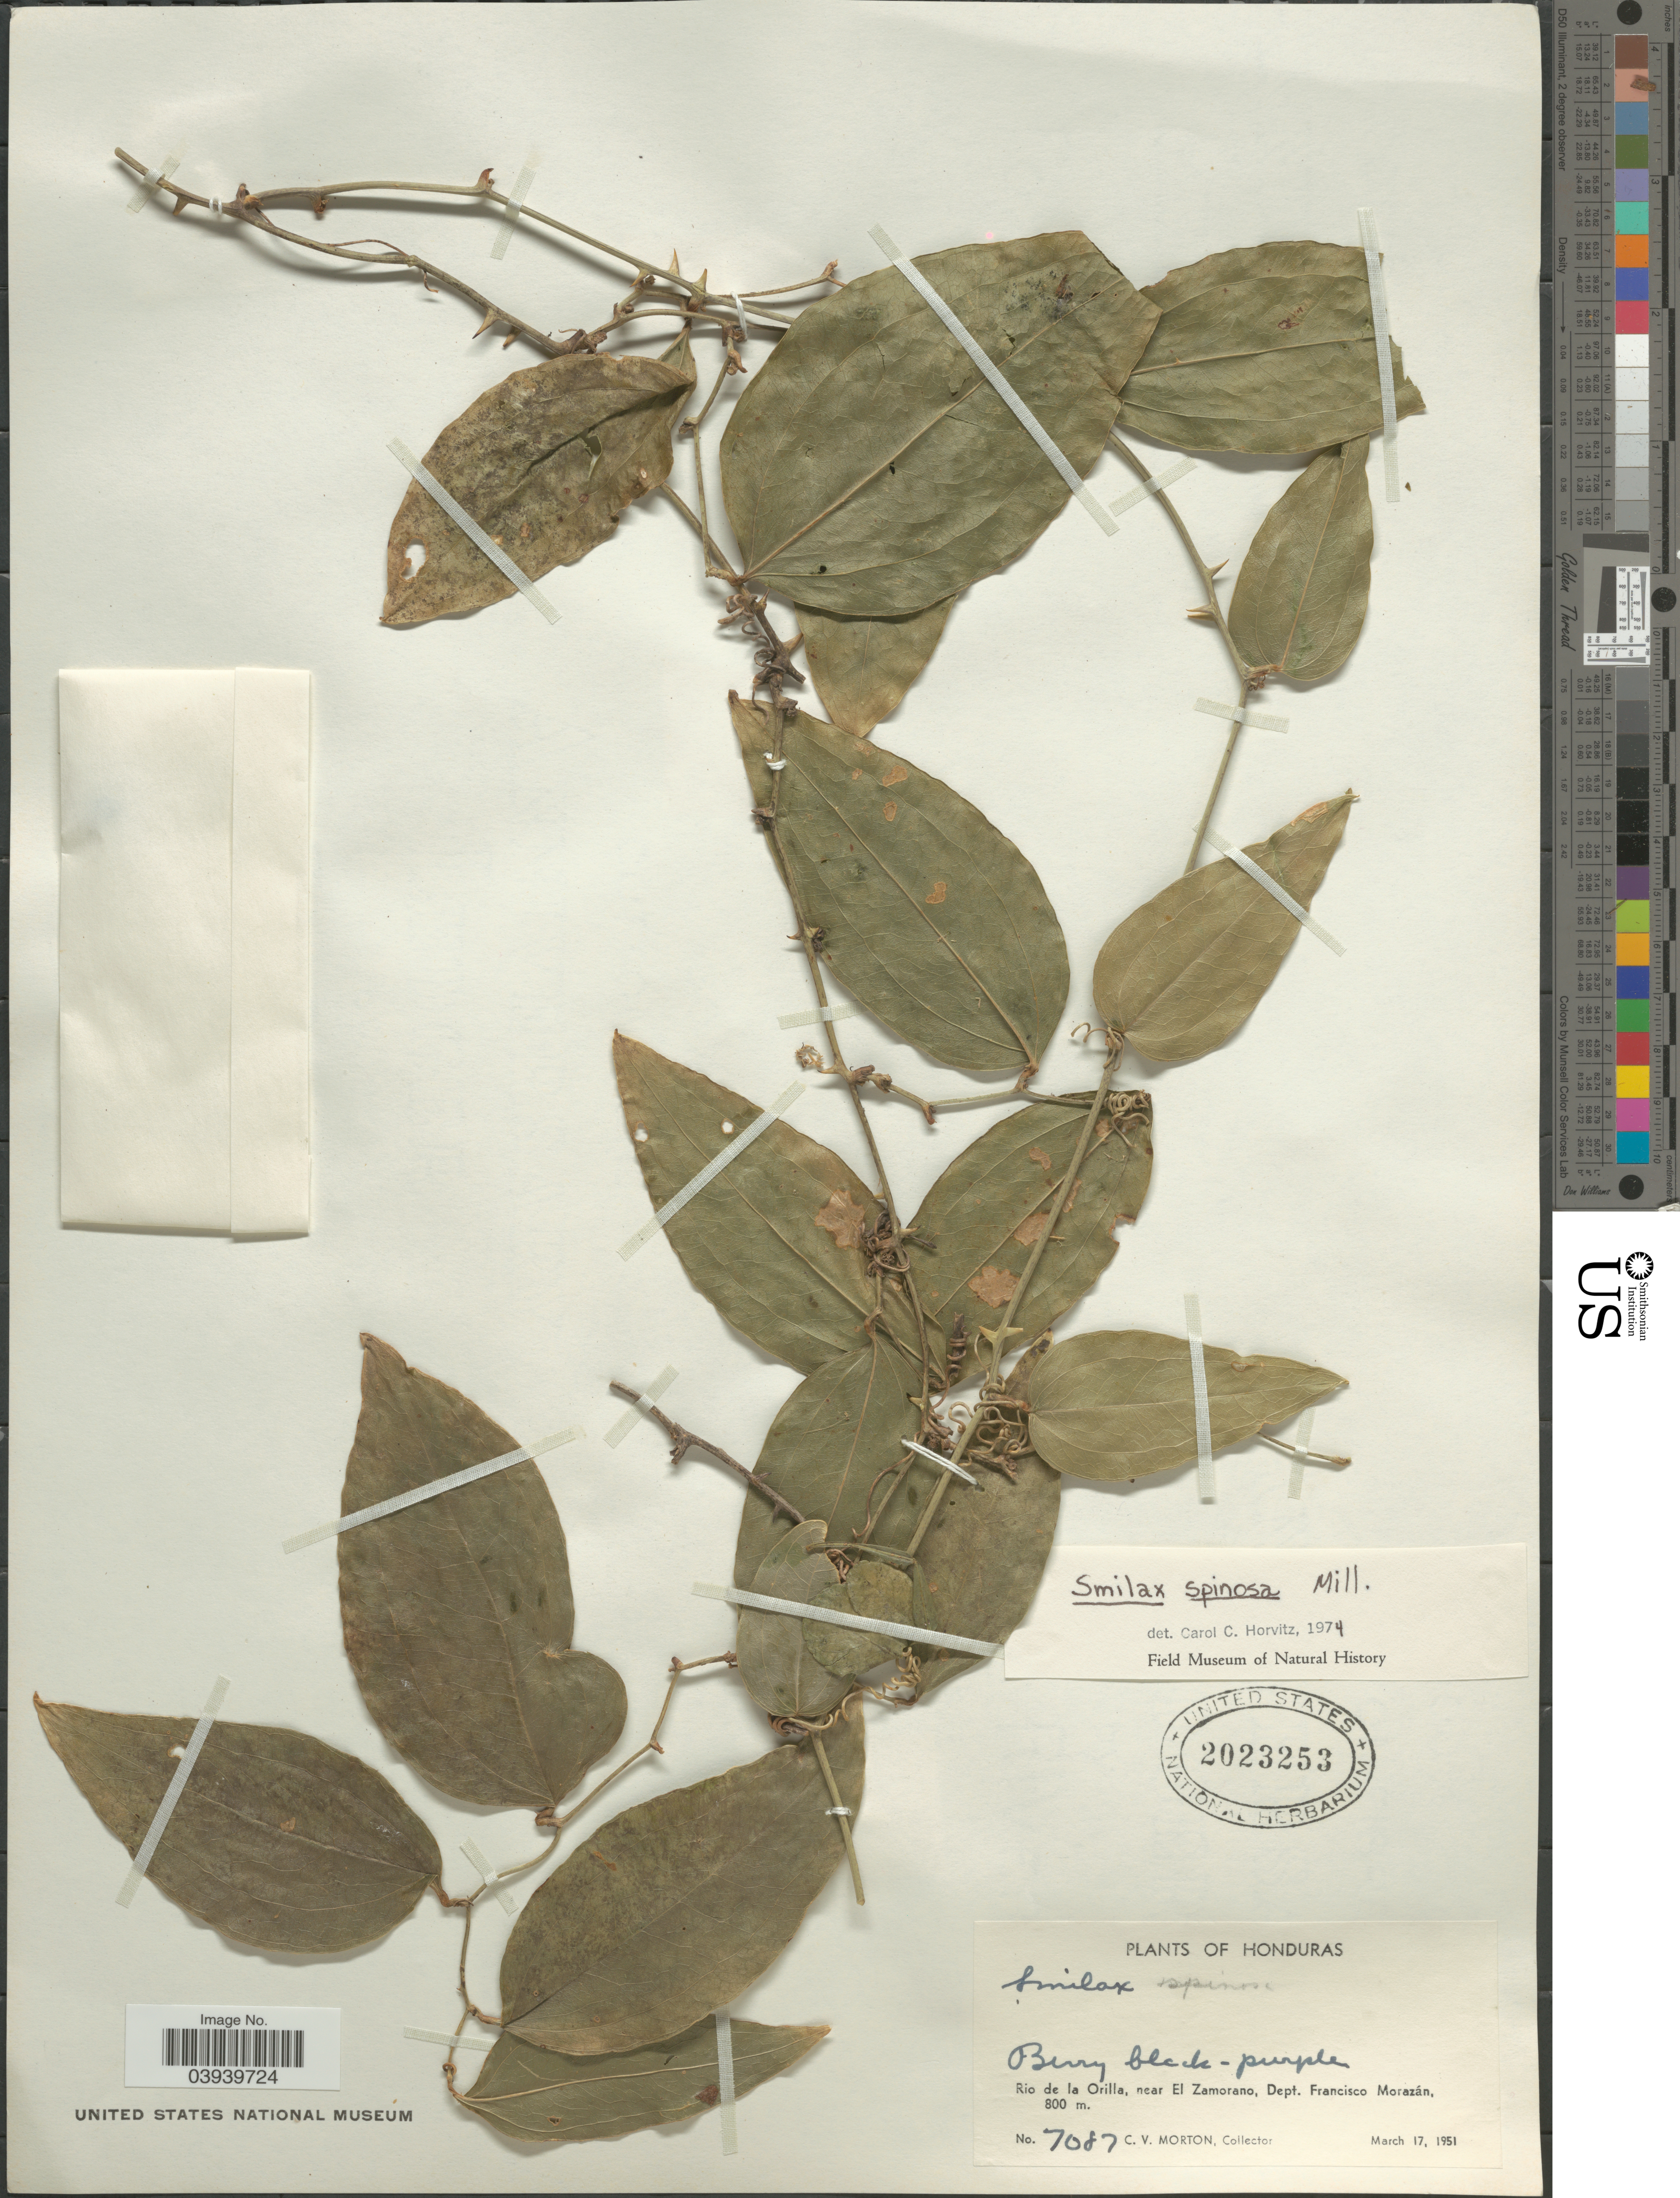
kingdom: Plantae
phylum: Tracheophyta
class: Liliopsida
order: Liliales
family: Smilacaceae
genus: Smilax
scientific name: Smilax spinosa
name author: Mill.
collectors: C. V. Morton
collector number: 7087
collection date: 1951-03-17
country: Honduras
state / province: Fco. Morazán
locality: Rio de la Orilla, near El Zamorano, Dept. Francisco Morazán.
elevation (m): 800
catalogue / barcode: US 2023253